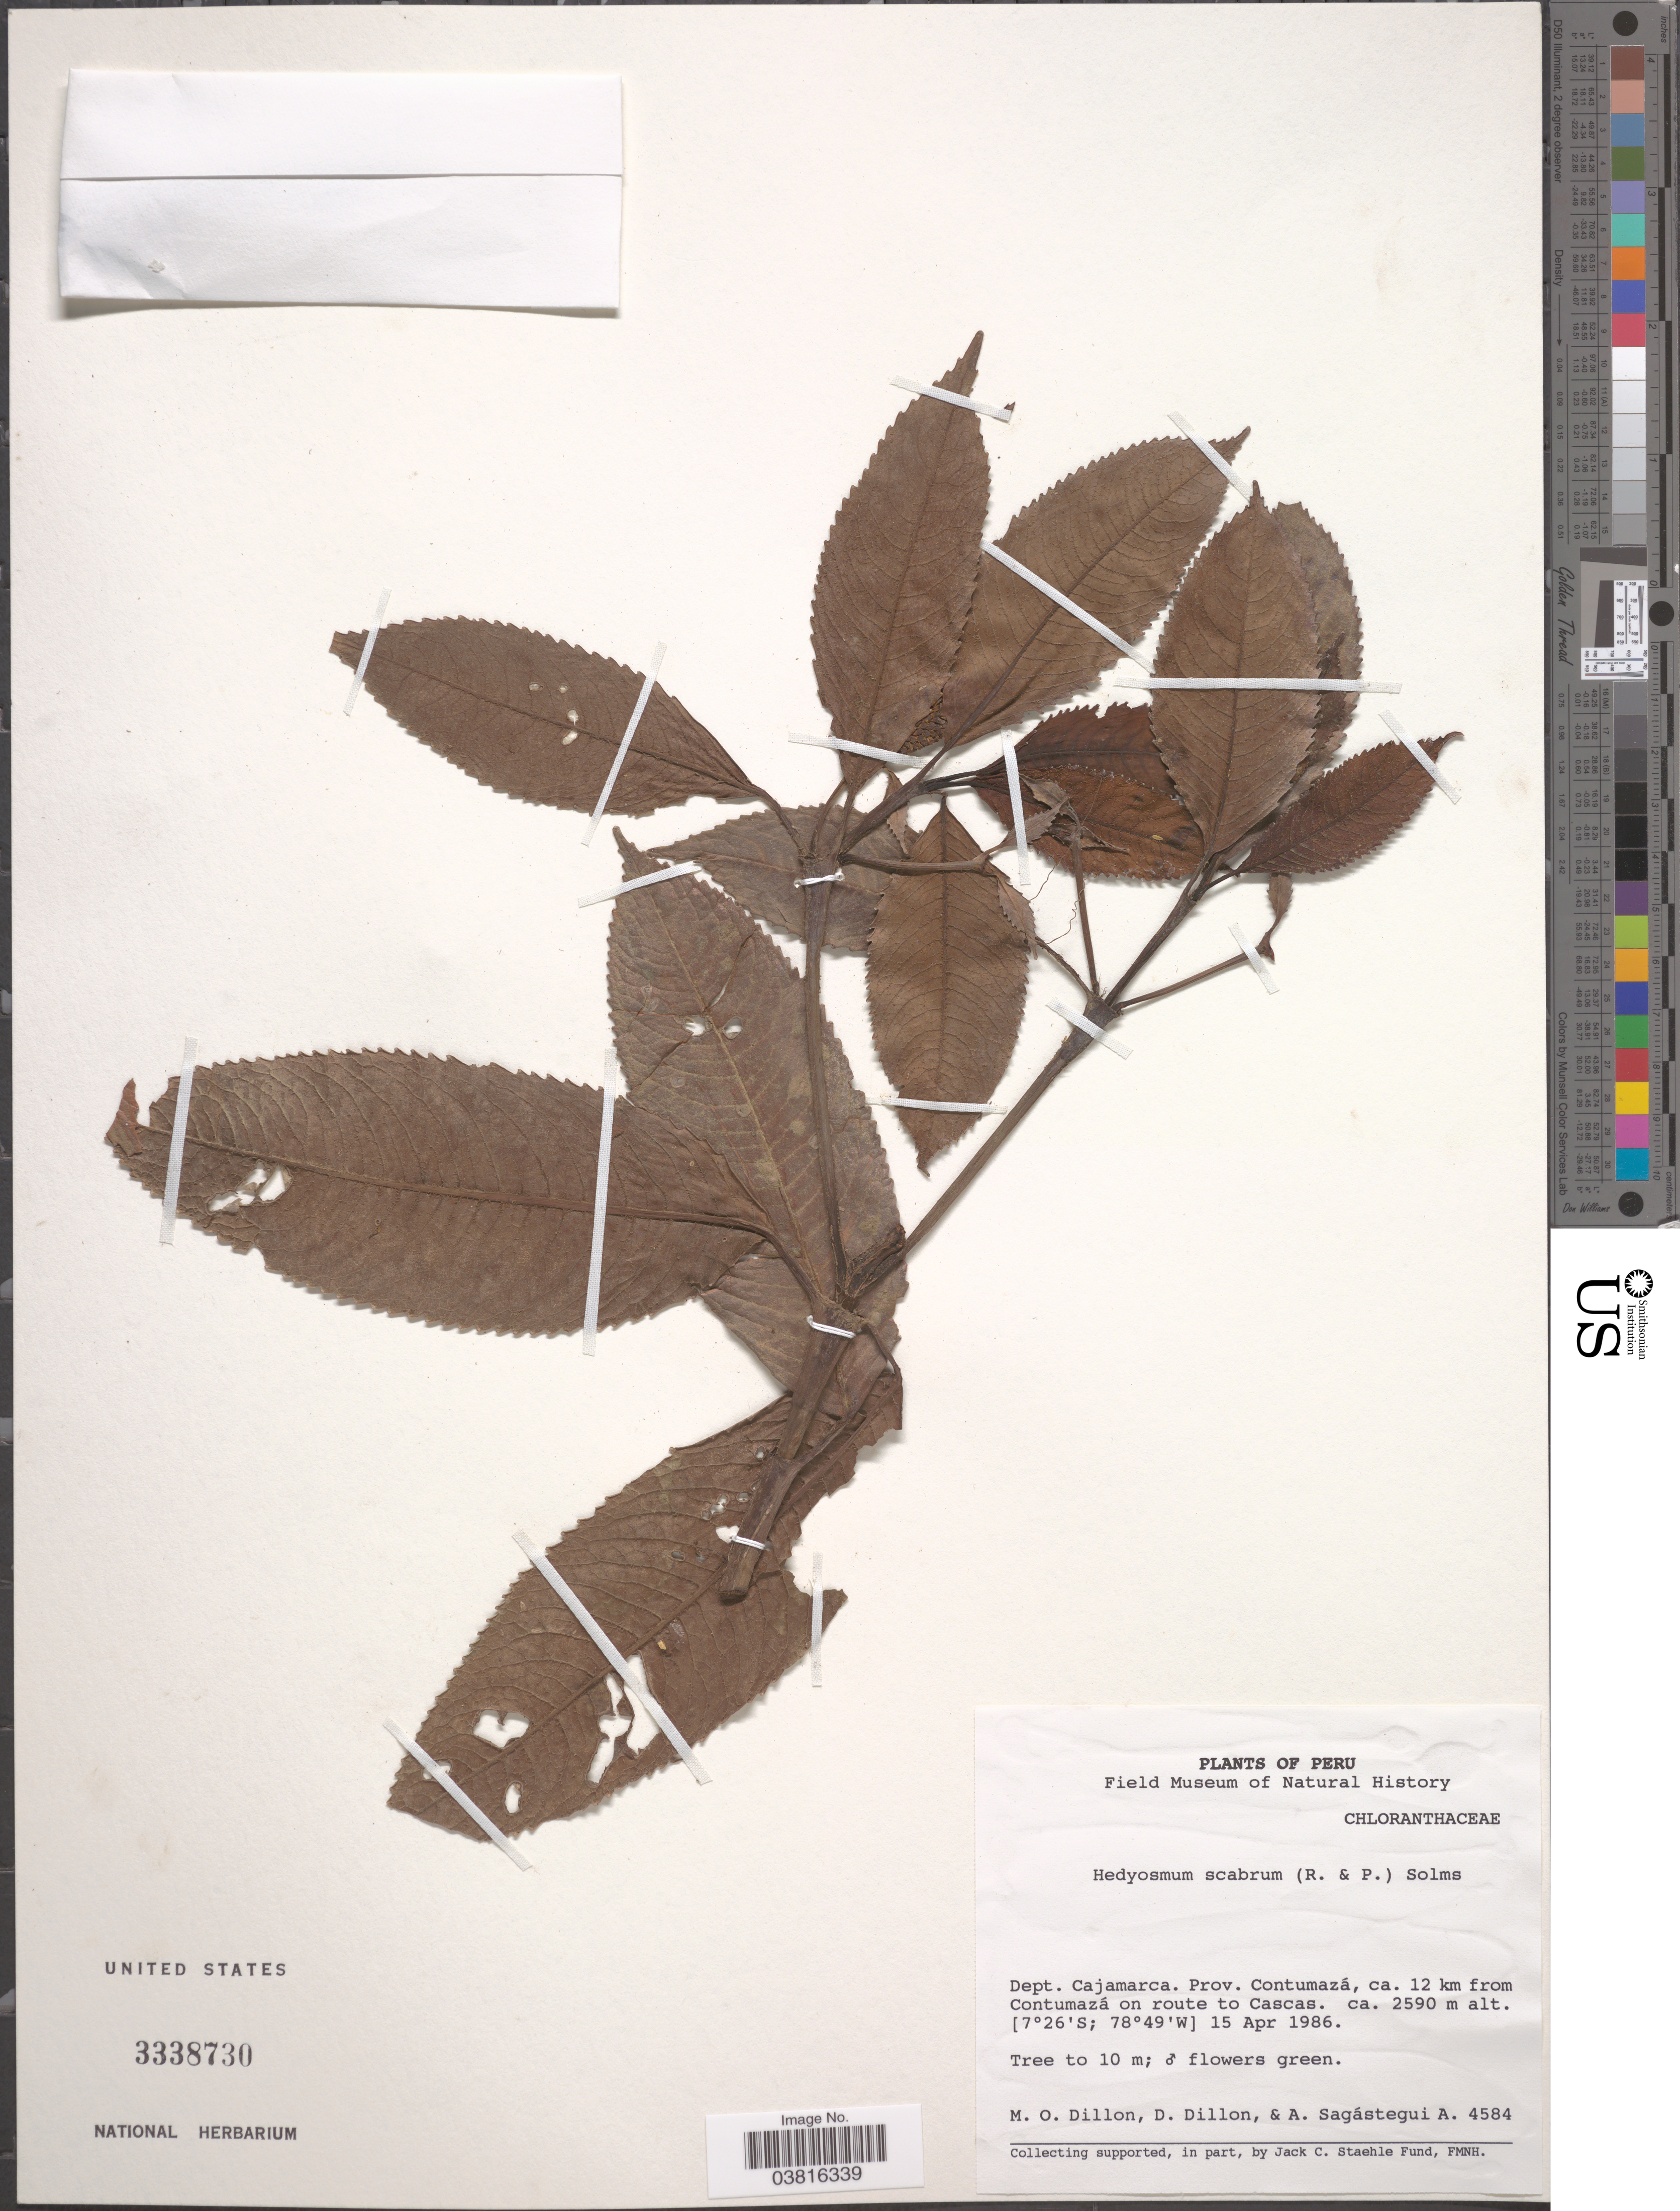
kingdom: Plantae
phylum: Tracheophyta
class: Magnoliopsida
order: Chloranthales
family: Chloranthaceae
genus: Hedyosmum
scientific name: Hedyosmum scabrum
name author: Solms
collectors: M. O. Dillon, D. Dillon & A. Sagástegui A.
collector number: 4584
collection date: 1986-04-15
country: Peru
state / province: Cajamarca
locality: Dept. Cajamarca. Prov. Contumazá, ca. 12 km from Contumazá on route to Cascas.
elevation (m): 2590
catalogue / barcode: US 3338730